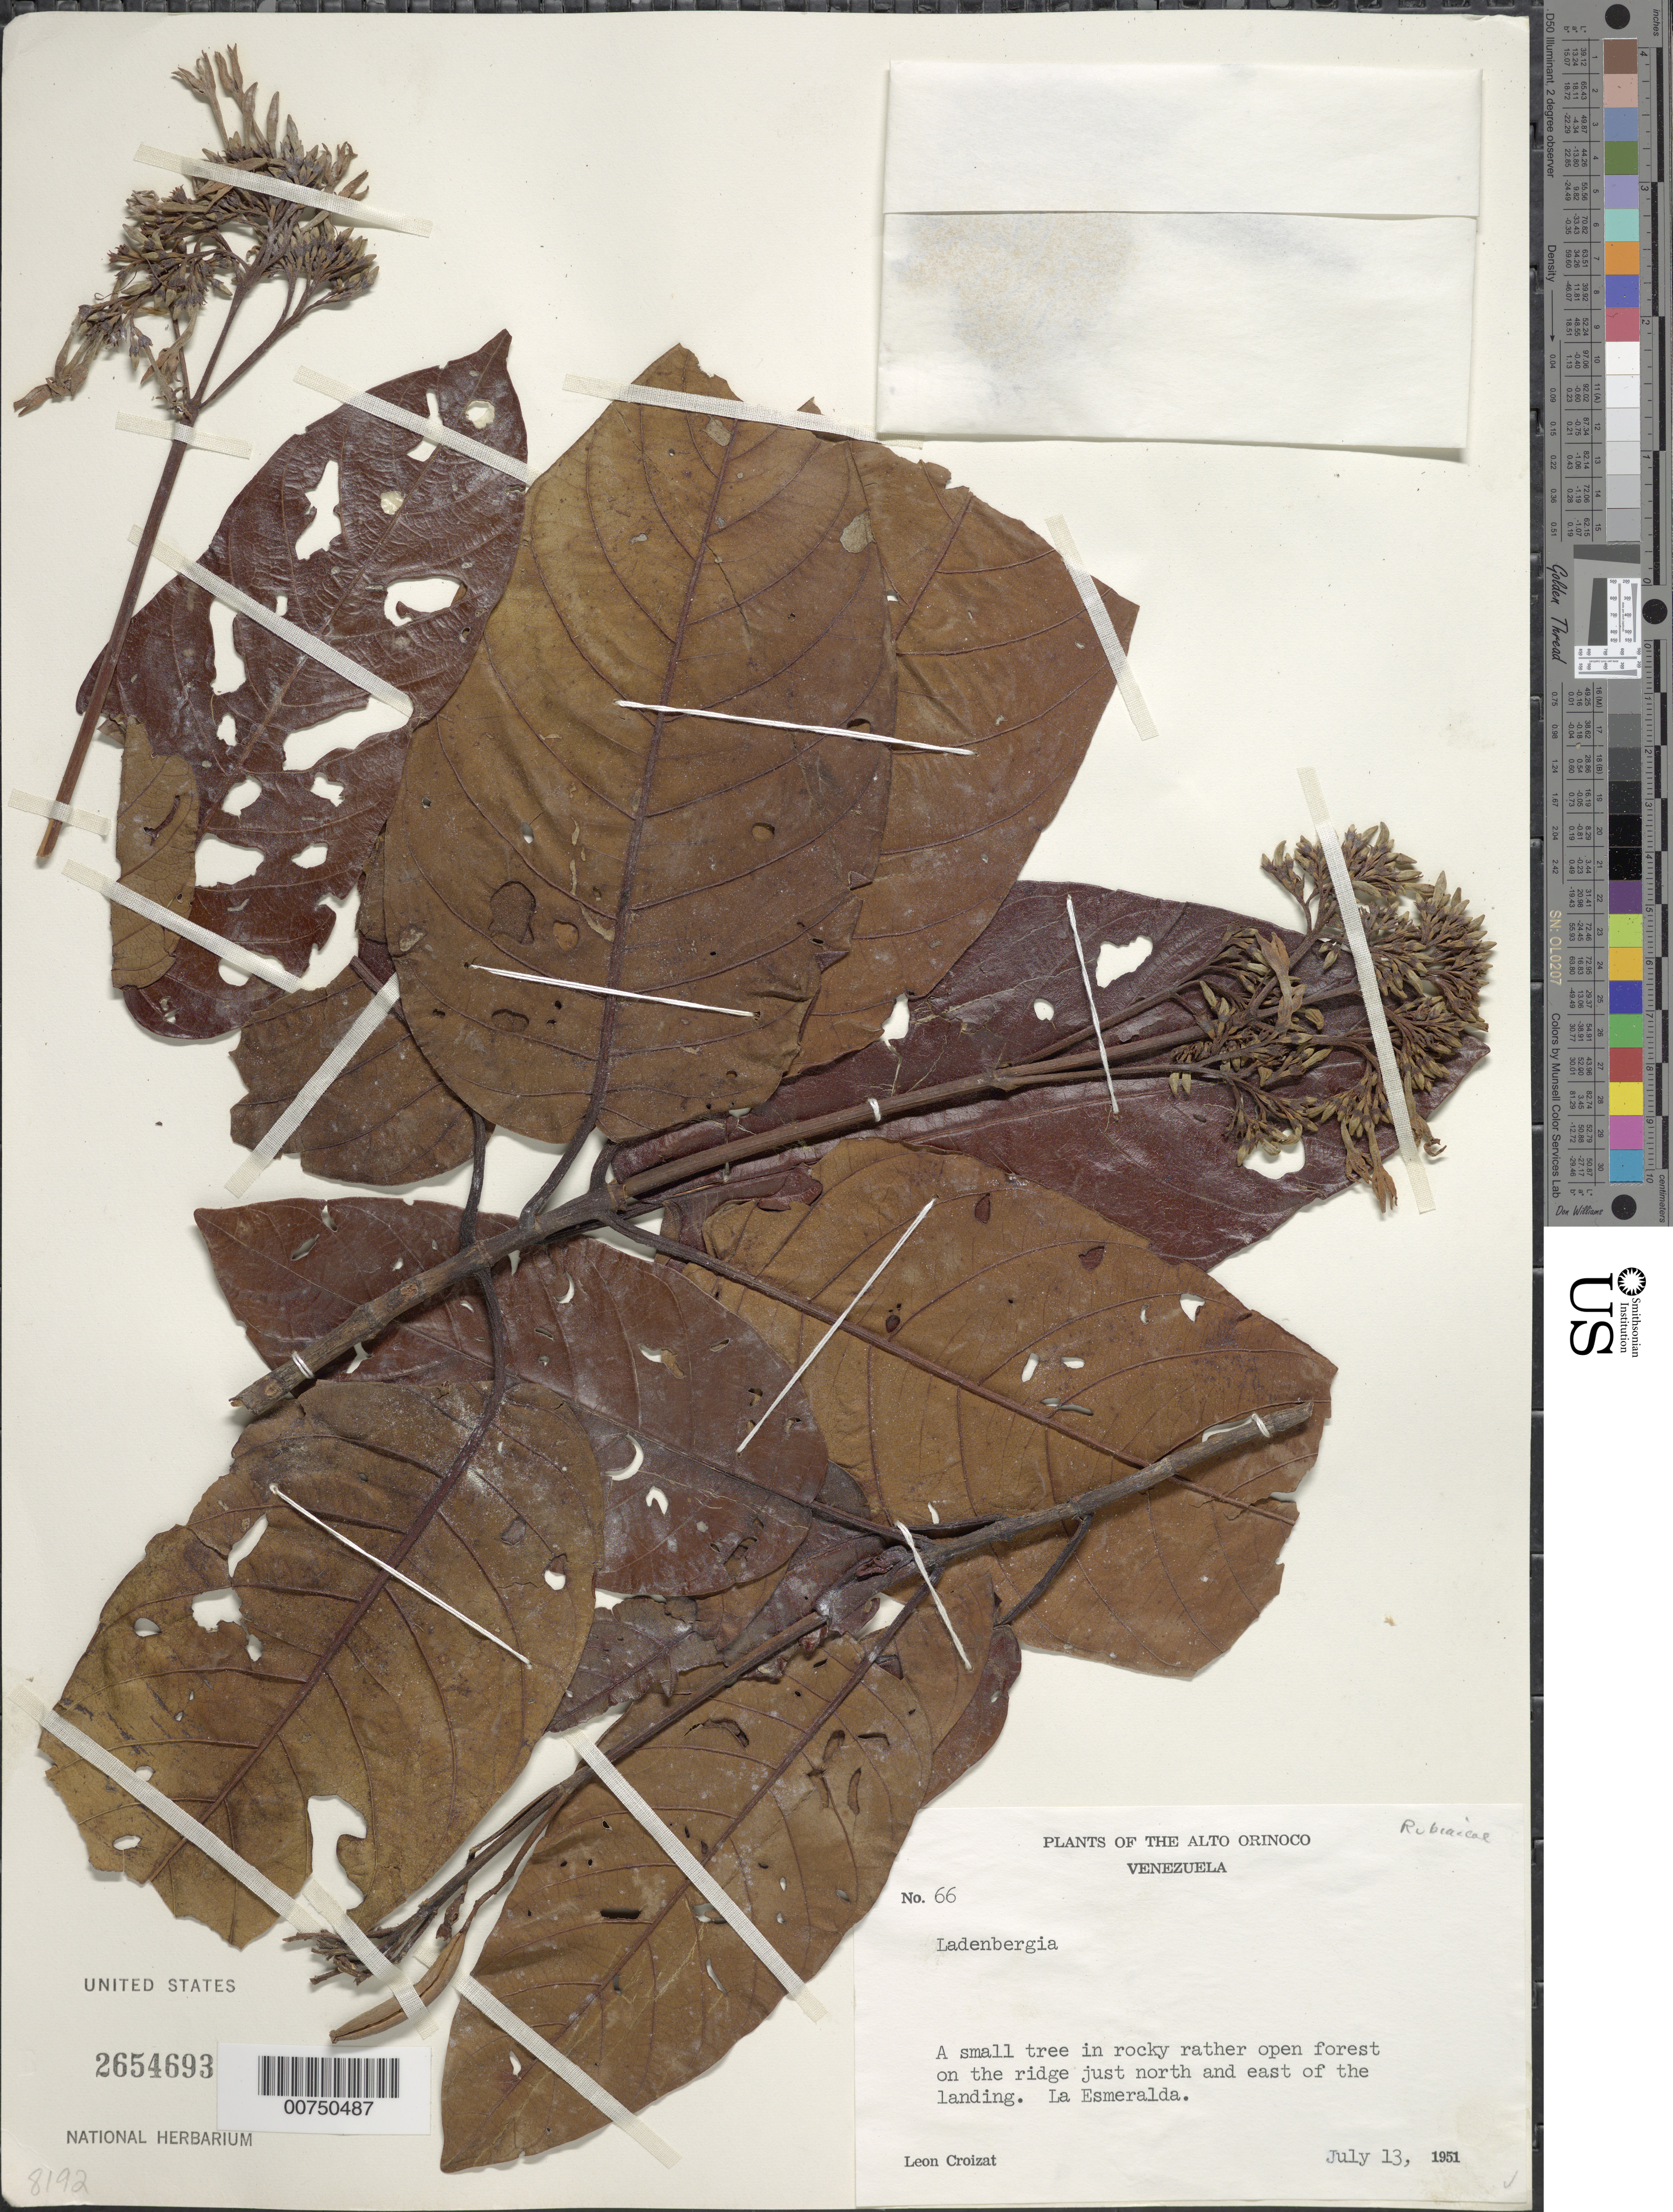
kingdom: Plantae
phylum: Tracheophyta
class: Magnoliopsida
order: Gentianales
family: Rubiaceae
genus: Ladenbergia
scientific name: Ladenbergia sp.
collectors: L. C. M. Croizat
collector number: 66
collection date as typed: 13-Jul-51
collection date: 1951-07-13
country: Venezuela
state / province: Amazonas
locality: La Esmeralda, Río Orinoco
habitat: Ridge just north and east of the landing, rocky, rather open forest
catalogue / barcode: US 2654693